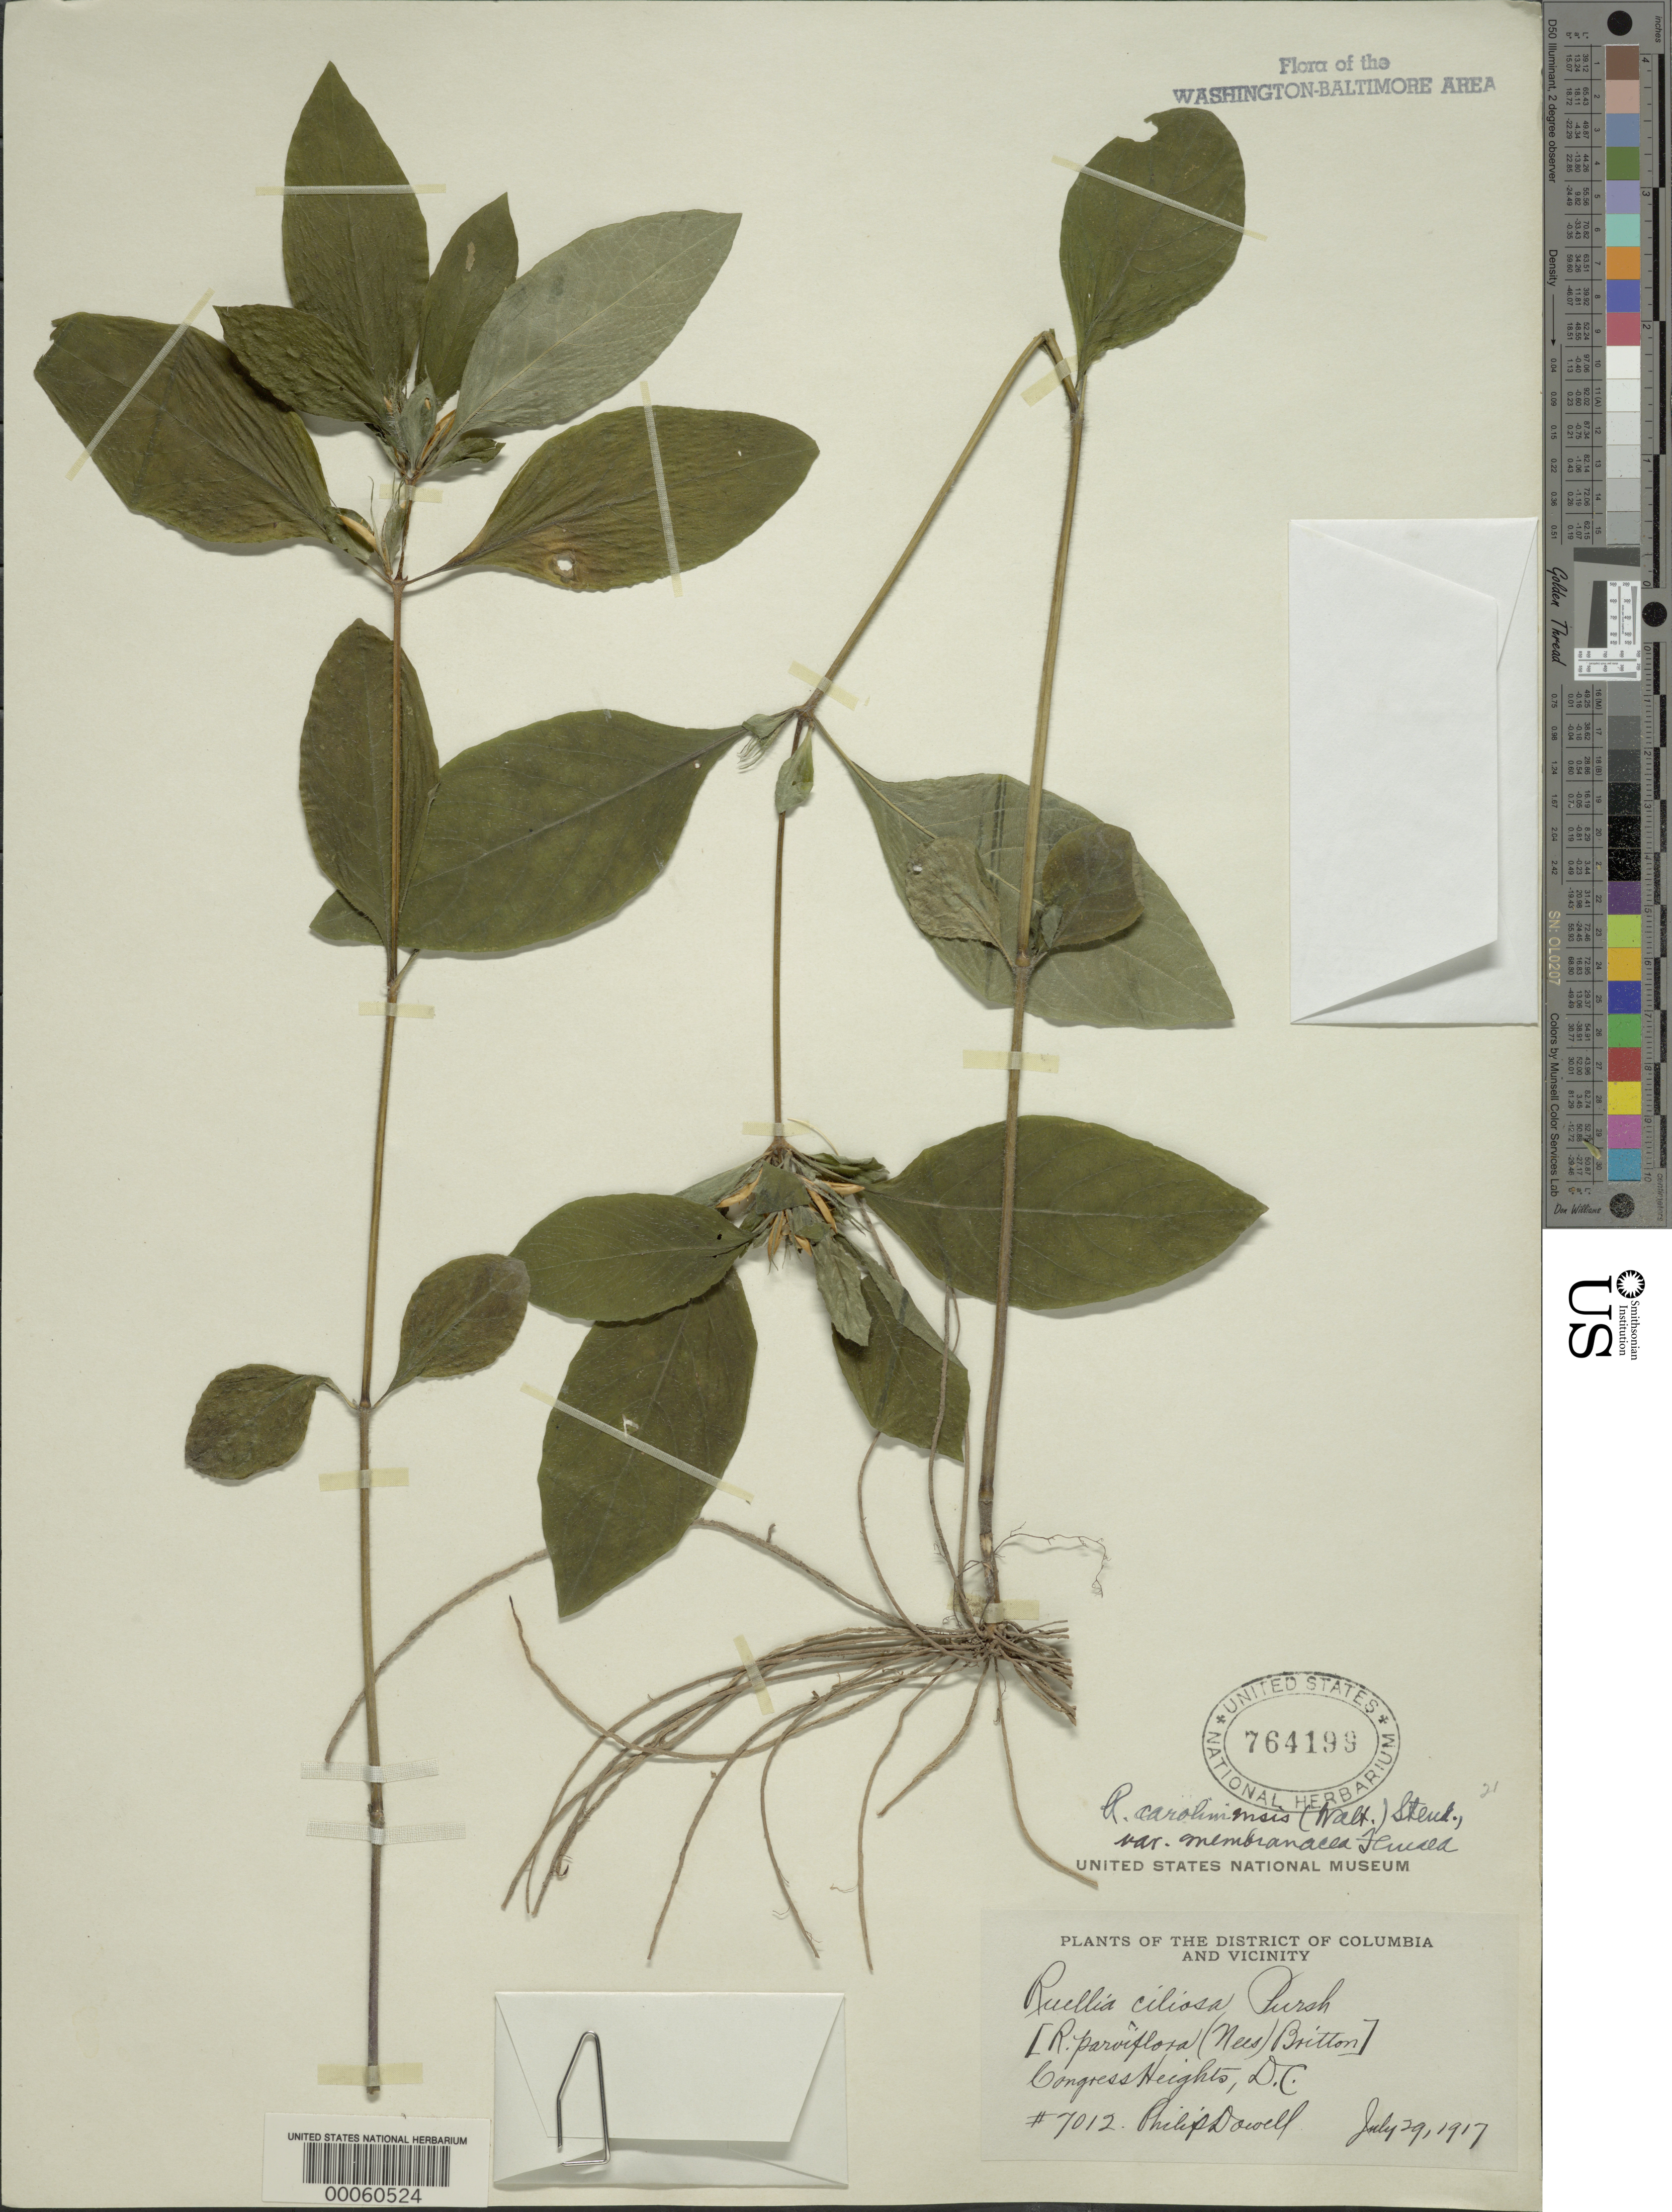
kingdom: Plantae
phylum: Tracheophyta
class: Magnoliopsida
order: Lamiales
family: Acanthaceae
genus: Ruellia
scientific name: Ruellia caroliniensis var. membranacea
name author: Fernald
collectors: R. Dowell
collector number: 7012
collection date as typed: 29 Jul 1917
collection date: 1917-07-29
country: United States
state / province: District of Columbia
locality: Congress Heights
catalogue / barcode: US 764199